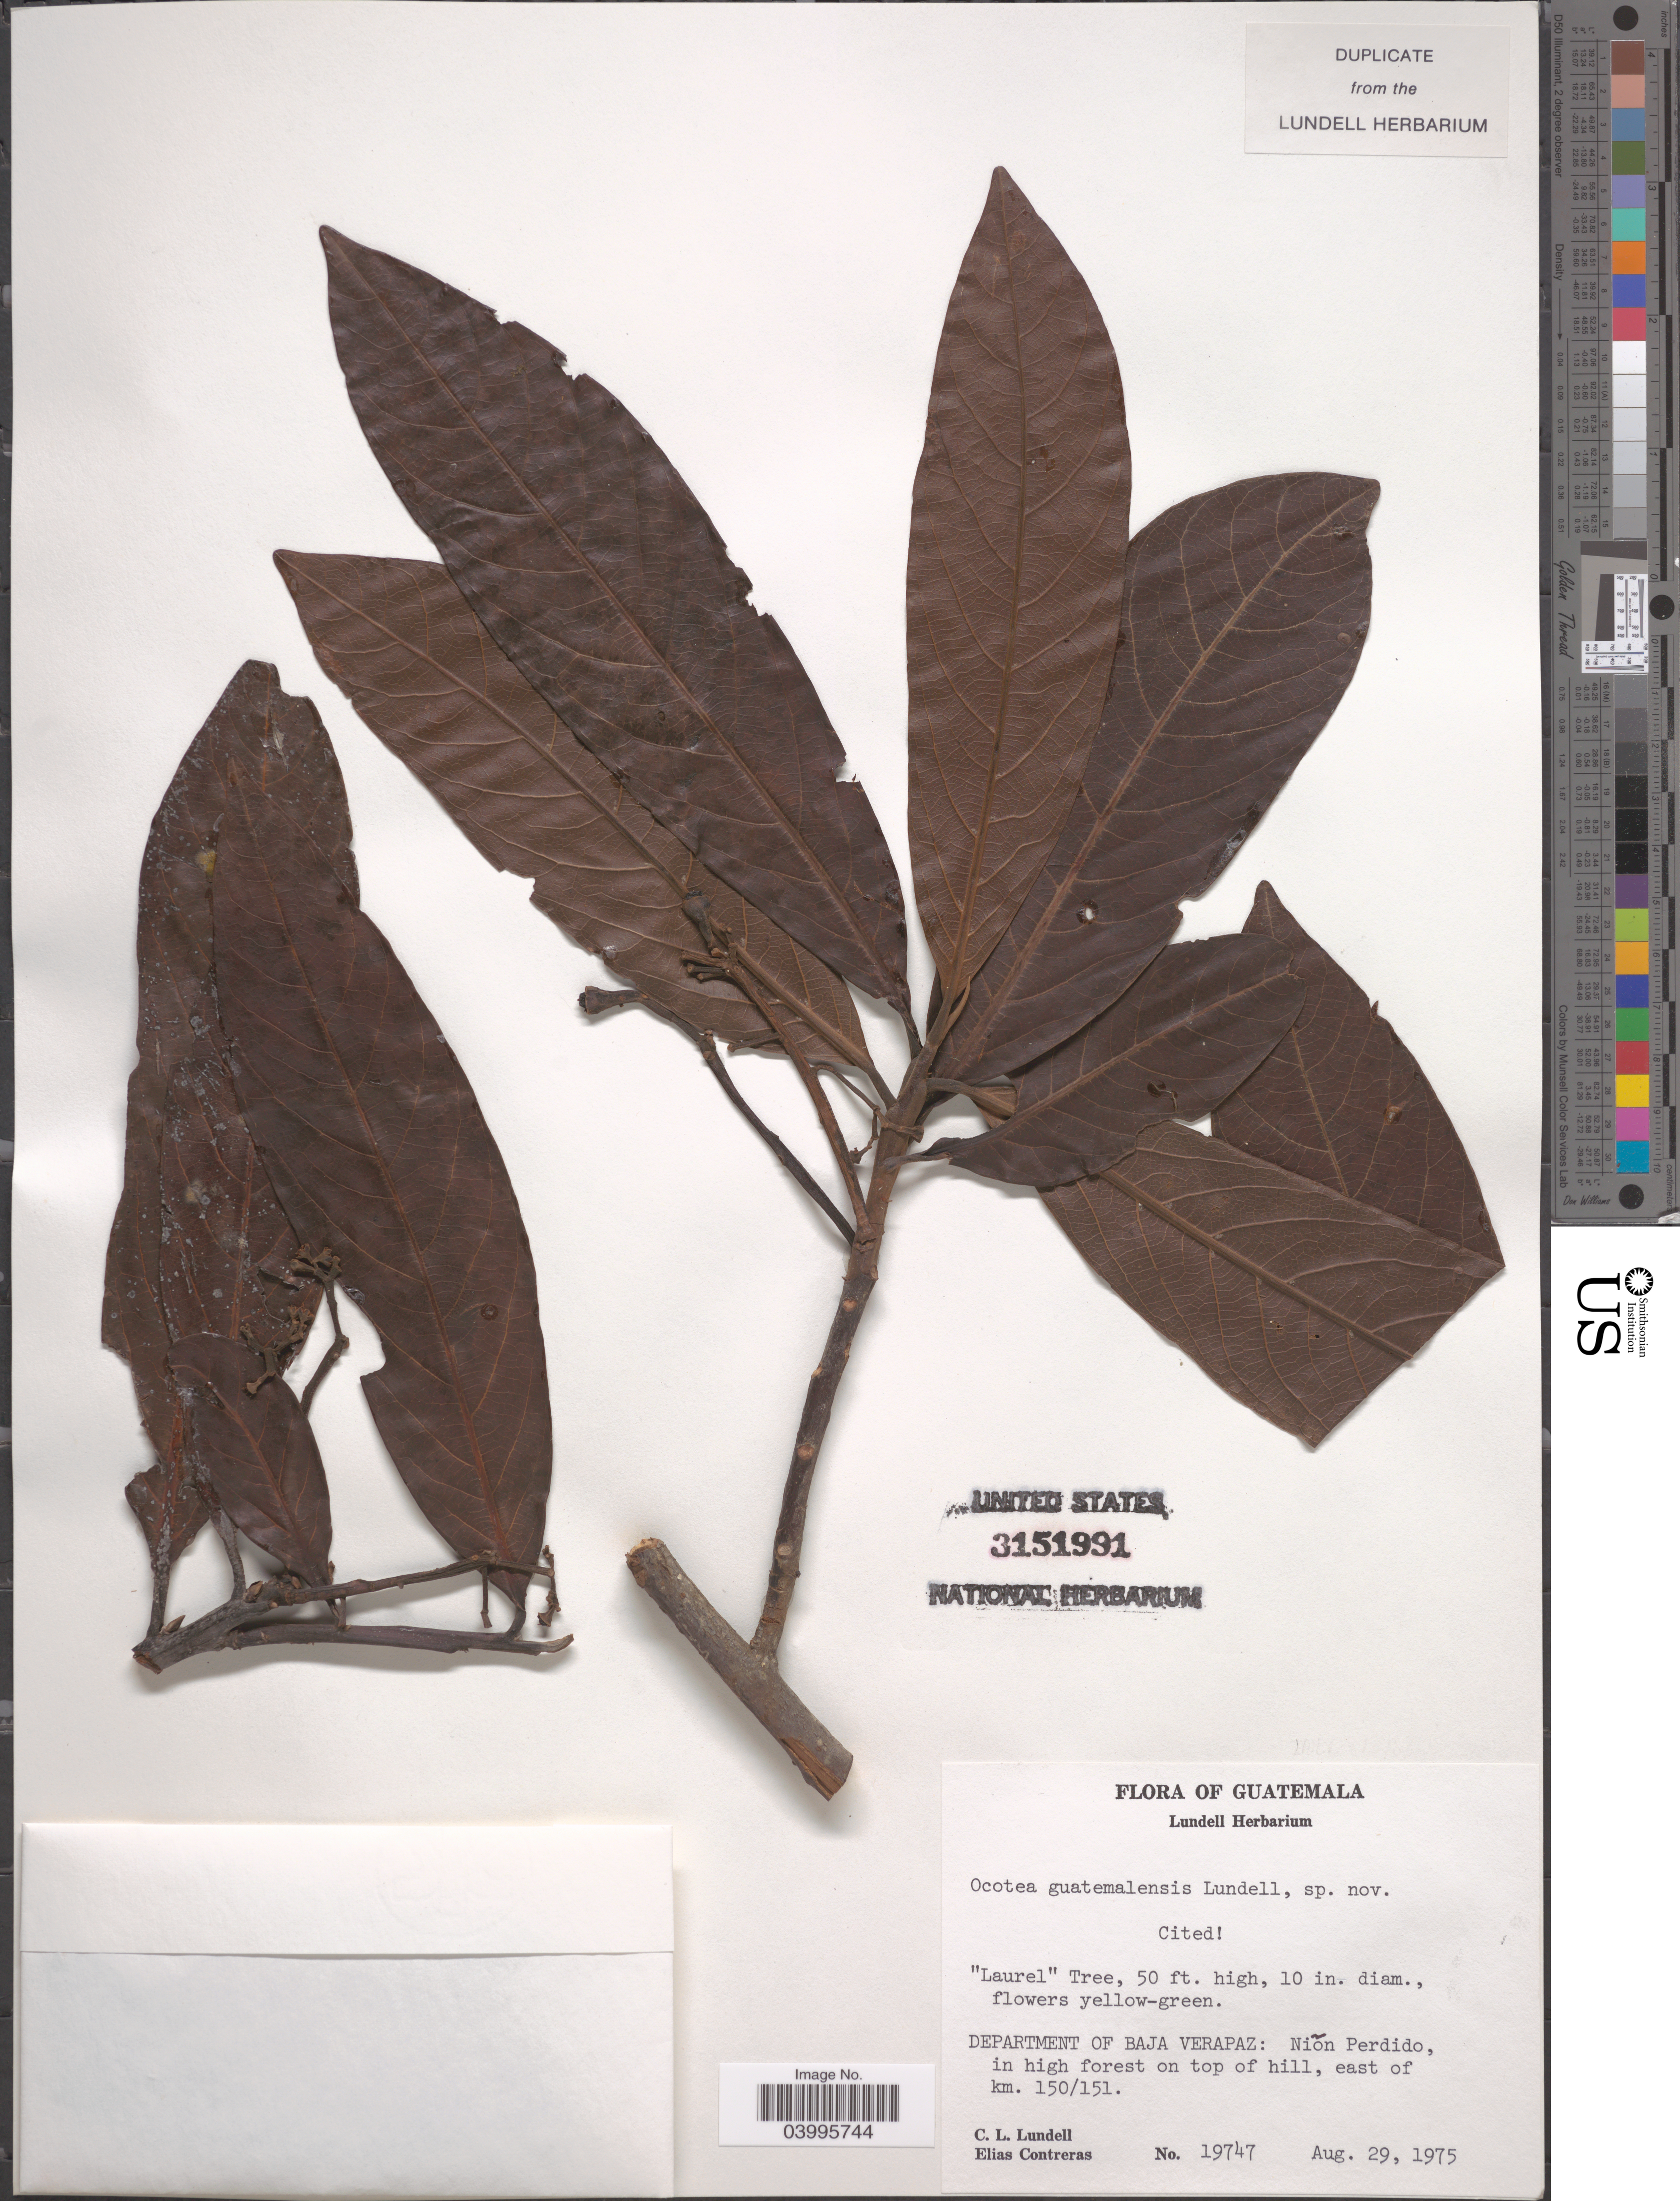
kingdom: Plantae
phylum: Tracheophyta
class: Magnoliopsida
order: Laurales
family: Lauraceae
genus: Ocotea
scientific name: Ocotea guatemalensis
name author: Lundell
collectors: C. L. Lundell & E. Contreras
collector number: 19747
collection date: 1975-08-29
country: Guatemala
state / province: Baja Verapaz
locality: Department of Baja Verapaz: Niõn Perdido, in high forest on top of hill, east of km. 150/151,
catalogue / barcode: US 3151991